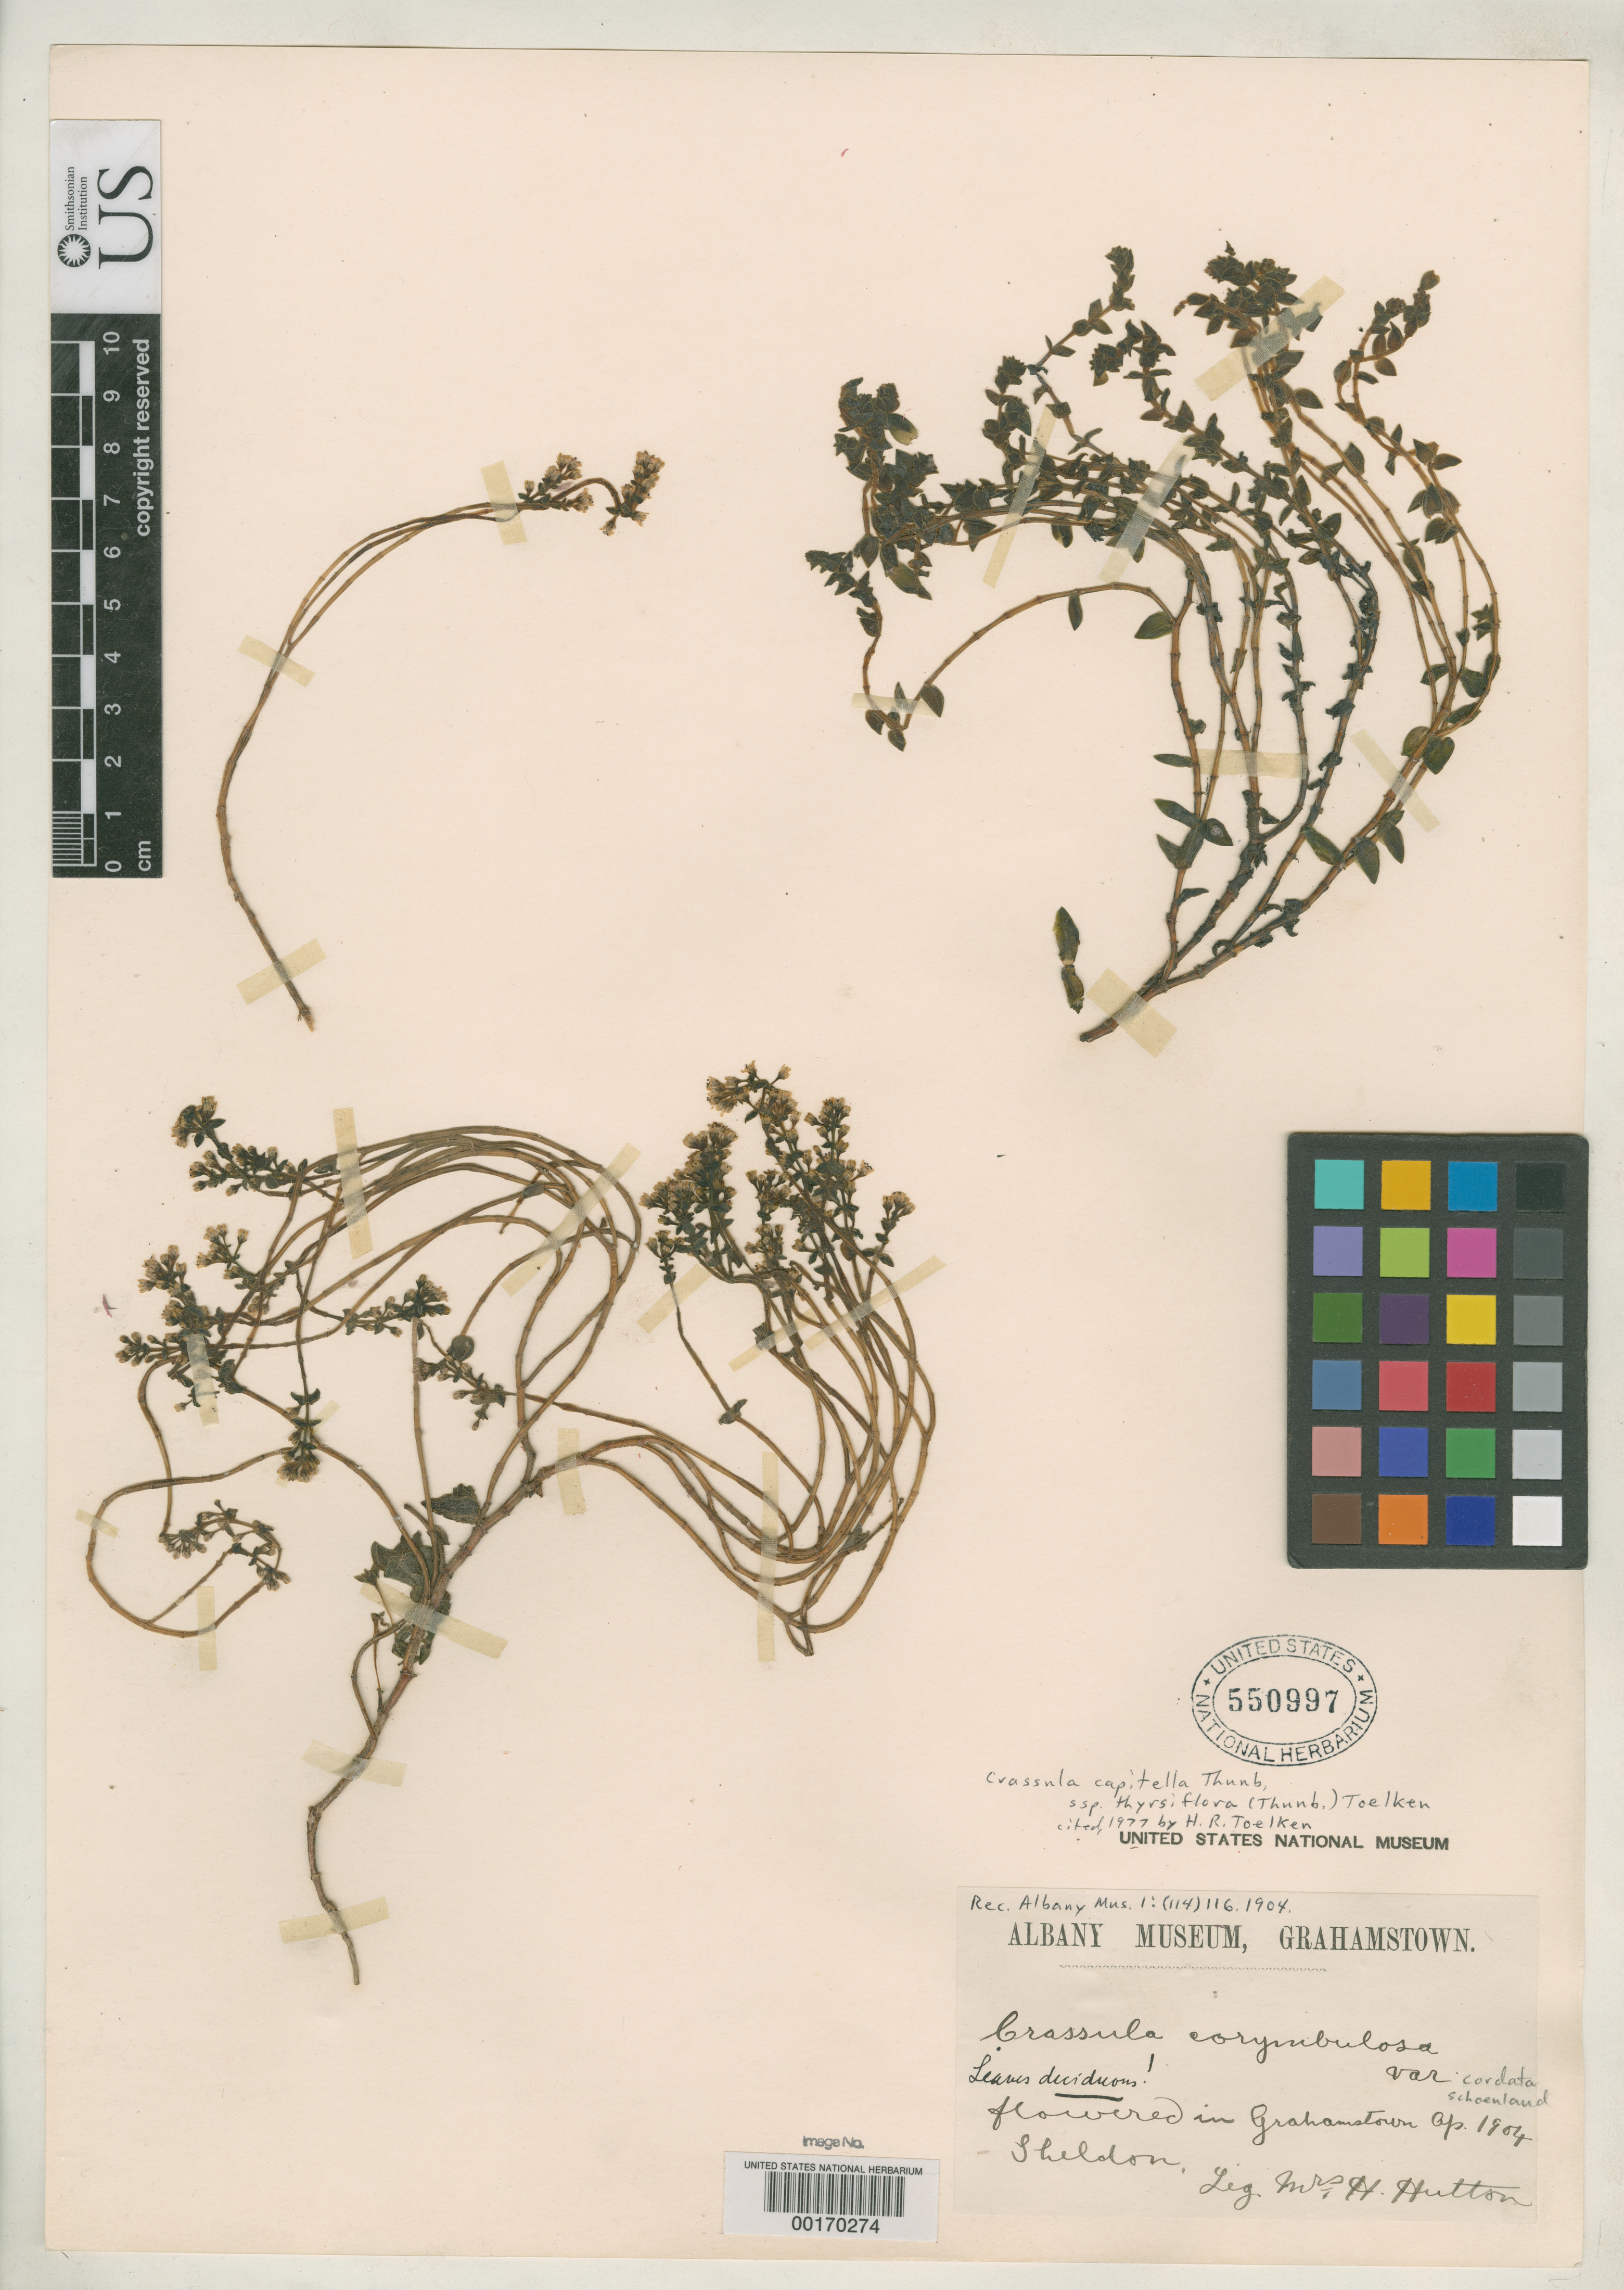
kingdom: Plantae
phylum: Tracheophyta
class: Magnoliopsida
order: Saxifragales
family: Crassulaceae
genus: Crassula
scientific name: Crassula corymbulosa var. cordata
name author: Schönland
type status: Isotype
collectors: C. Hutton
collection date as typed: Apr 1904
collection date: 1904-04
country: South Africa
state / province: Eastern Cape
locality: Sheldon, flowered in Grahamstown.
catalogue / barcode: US 550997